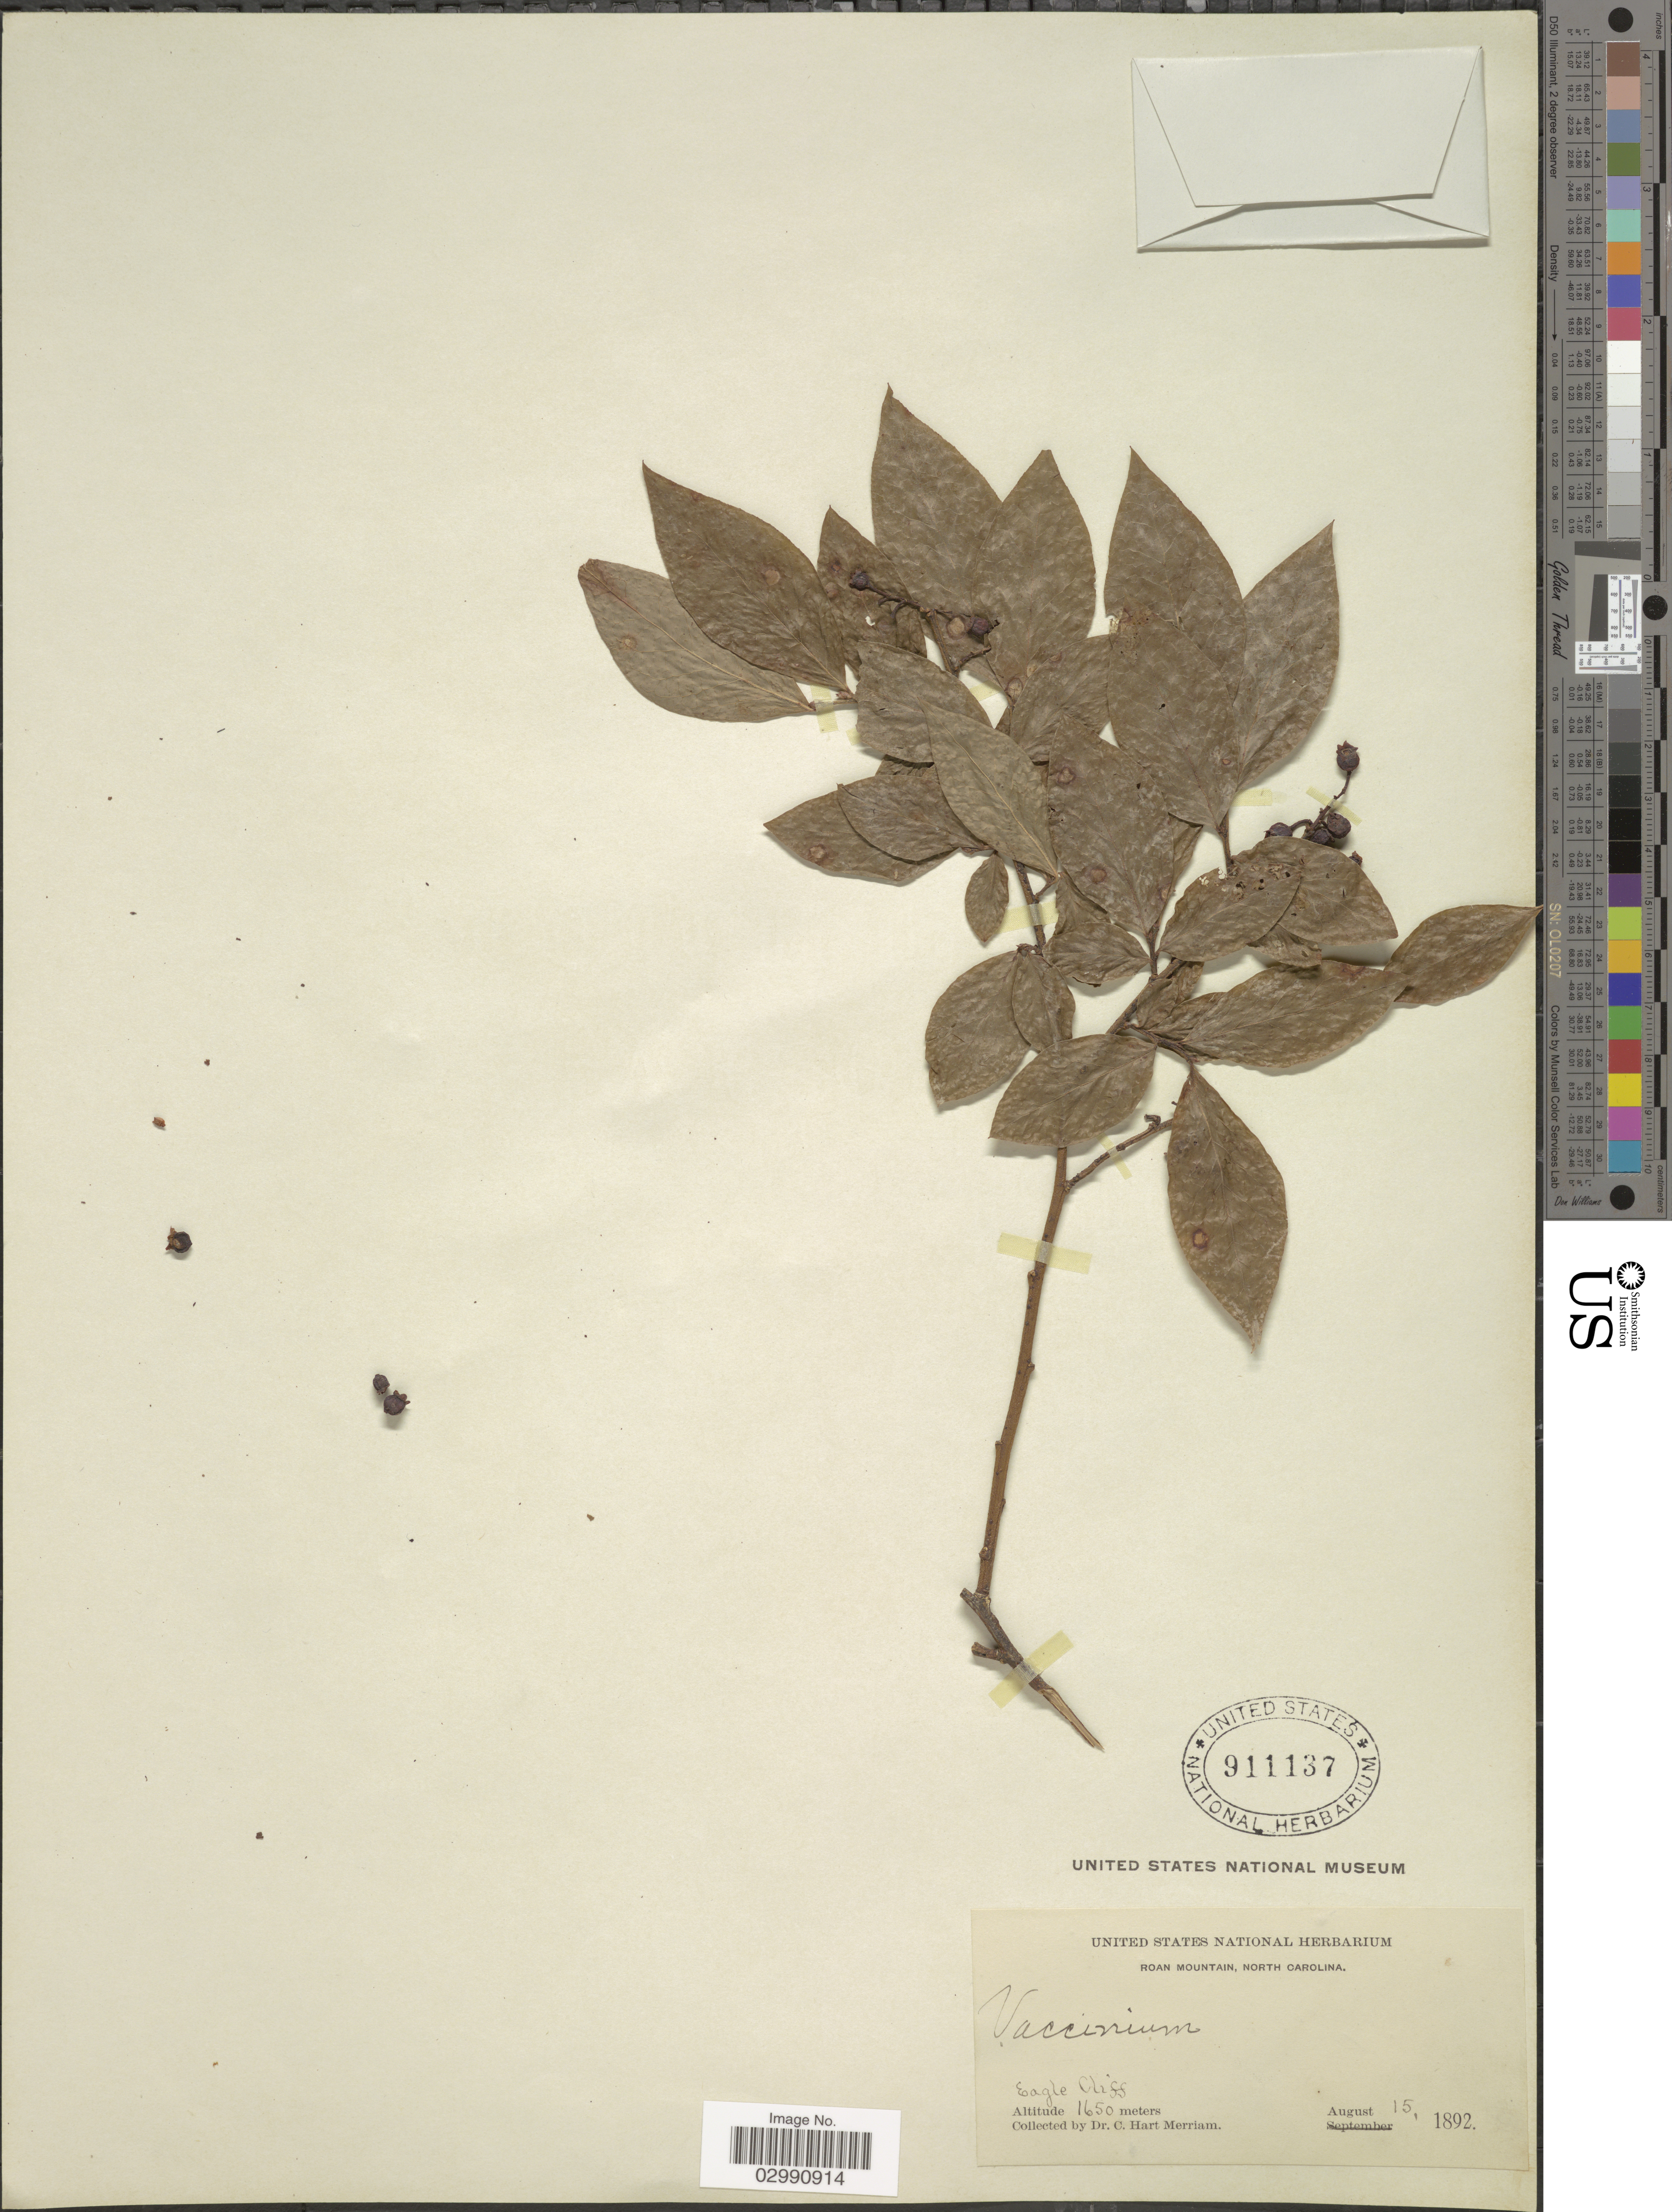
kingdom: Plantae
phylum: Tracheophyta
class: Magnoliopsida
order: Ericales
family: Ericaceae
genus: Vaccinium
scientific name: Vaccinium sp.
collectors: C. Merriam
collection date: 1892-08-15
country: United States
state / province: North Carolina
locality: Roan Mountain. Eagle Cliff.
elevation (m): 1650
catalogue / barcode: US 911137